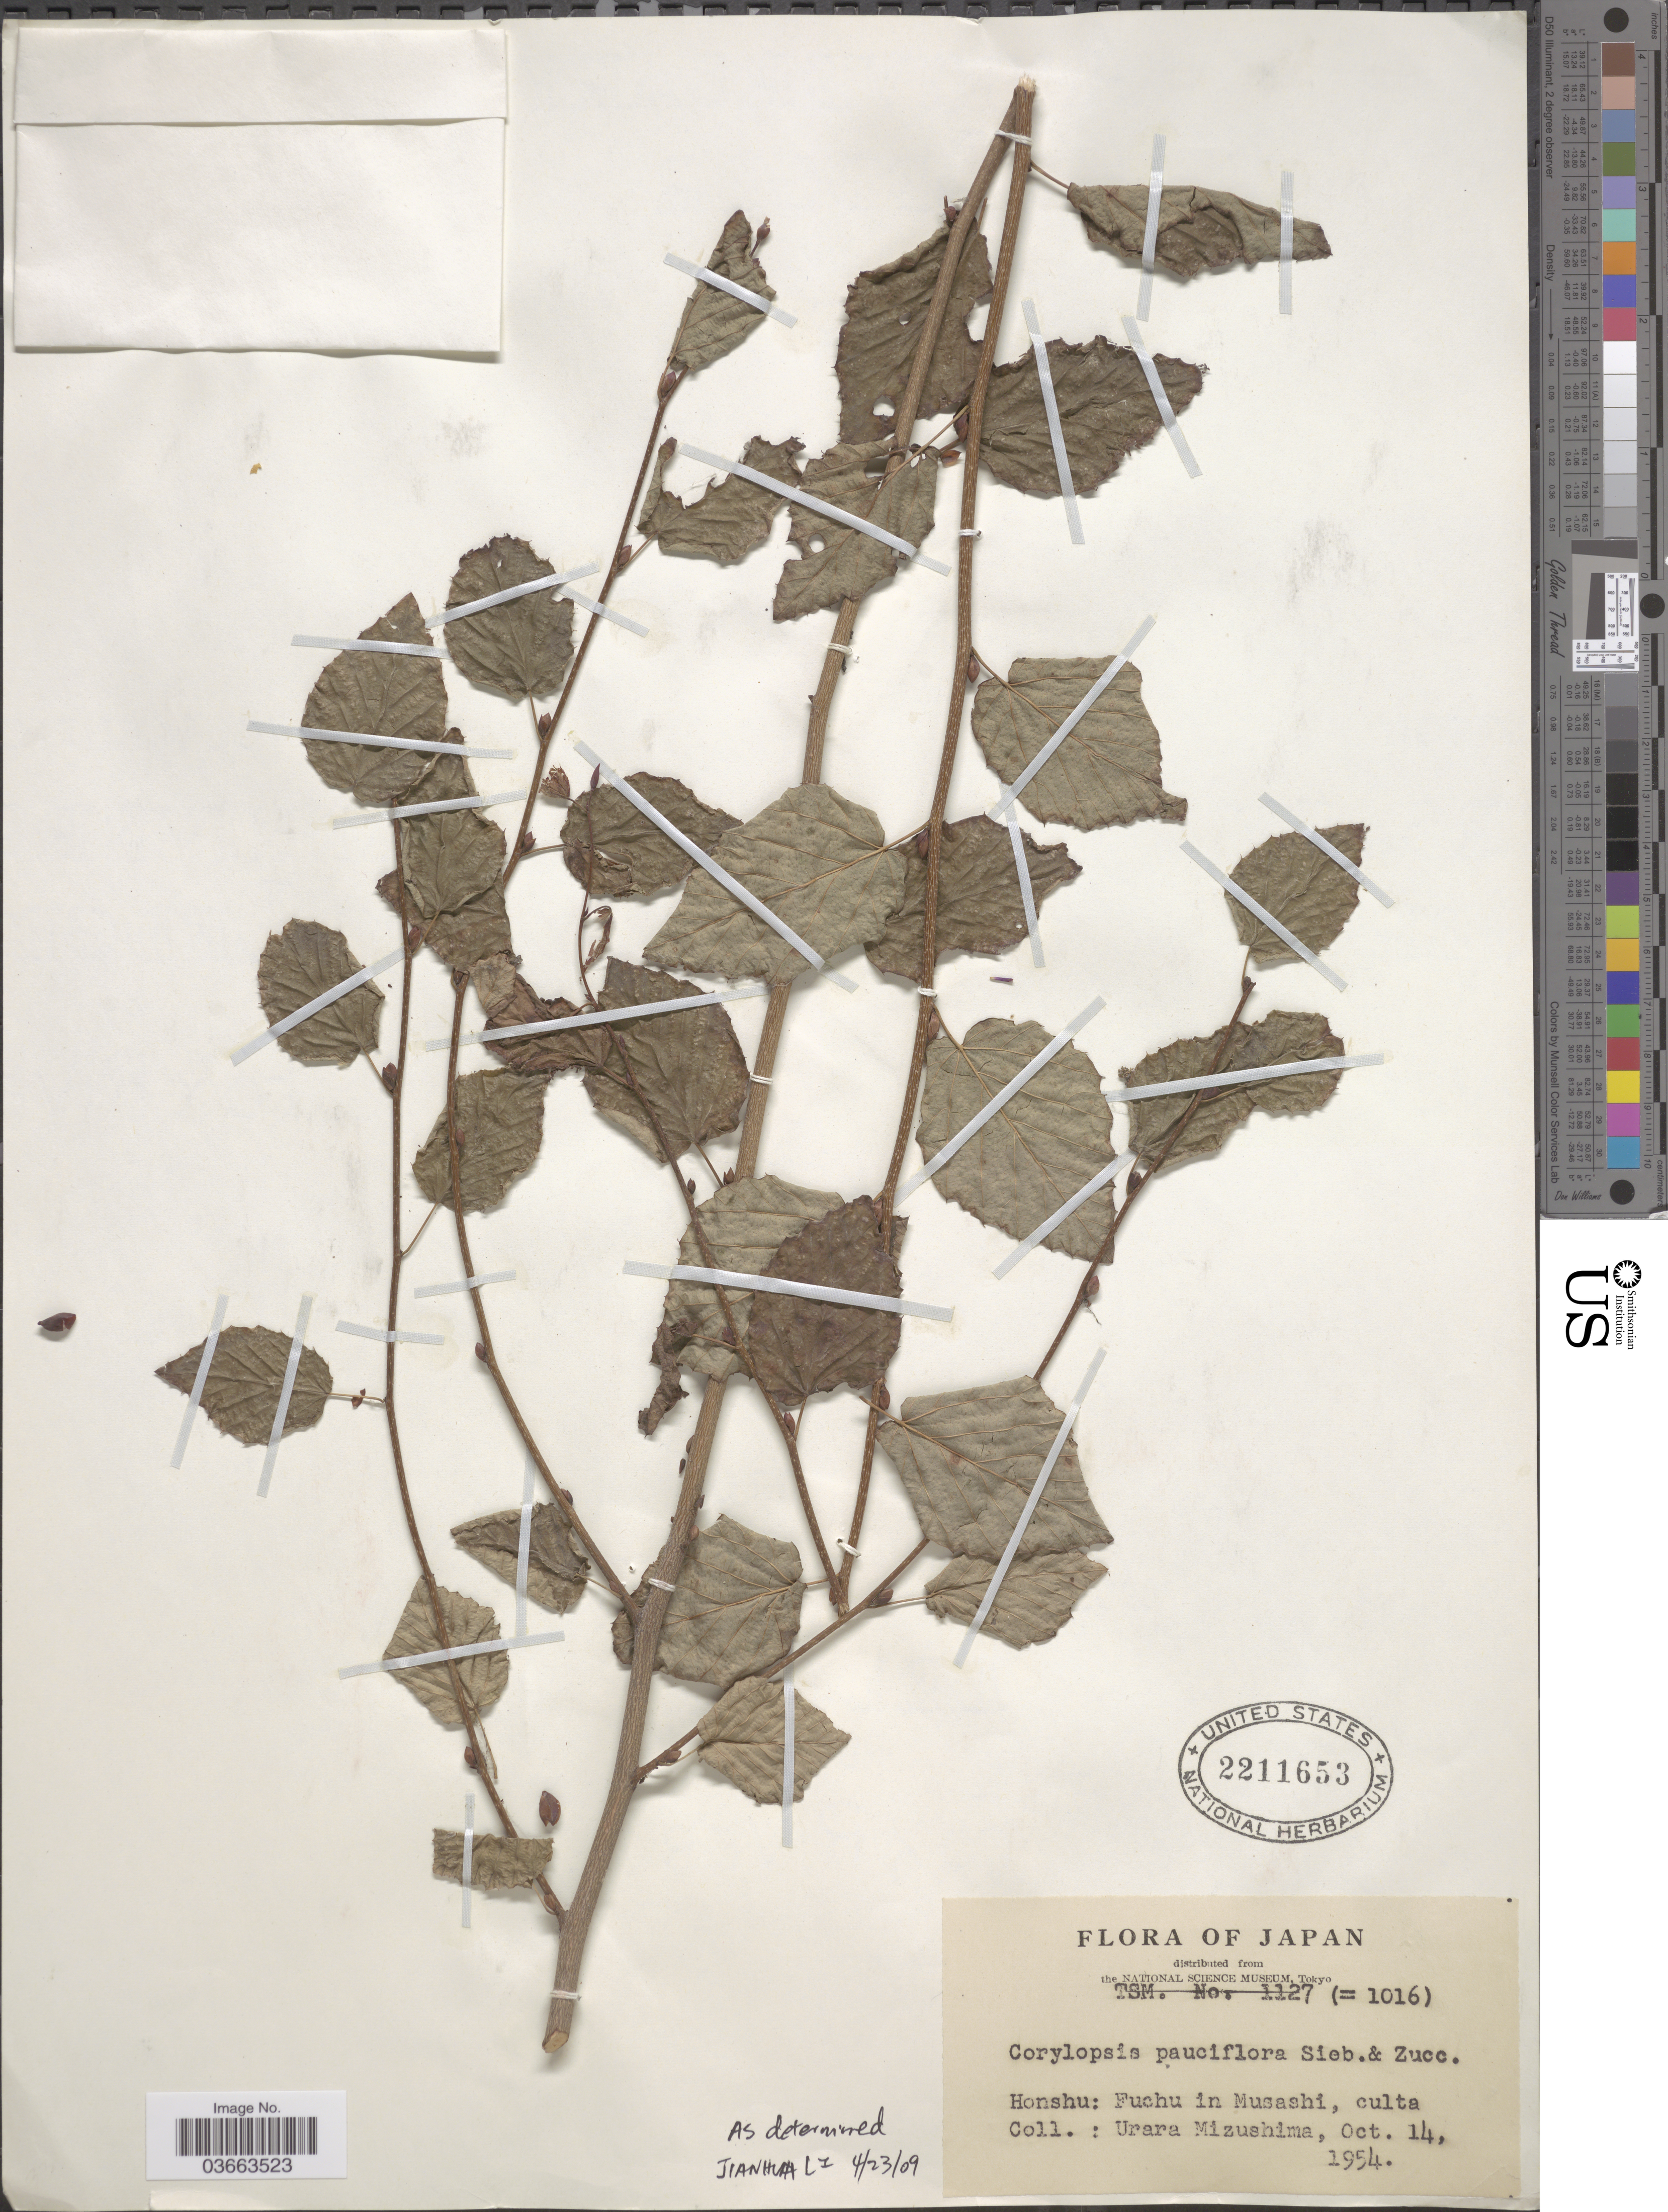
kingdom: Plantae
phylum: Tracheophyta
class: Magnoliopsida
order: Saxifragales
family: Hamamelidaceae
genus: Corylopsis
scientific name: Corylopsis pauciflora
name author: Siebold & Zucc.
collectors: U. Mizushima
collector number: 1127 (=1016)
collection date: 1954-10-14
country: Japan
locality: Honshu: Fuchu in Musashi.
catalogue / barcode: US 2211653